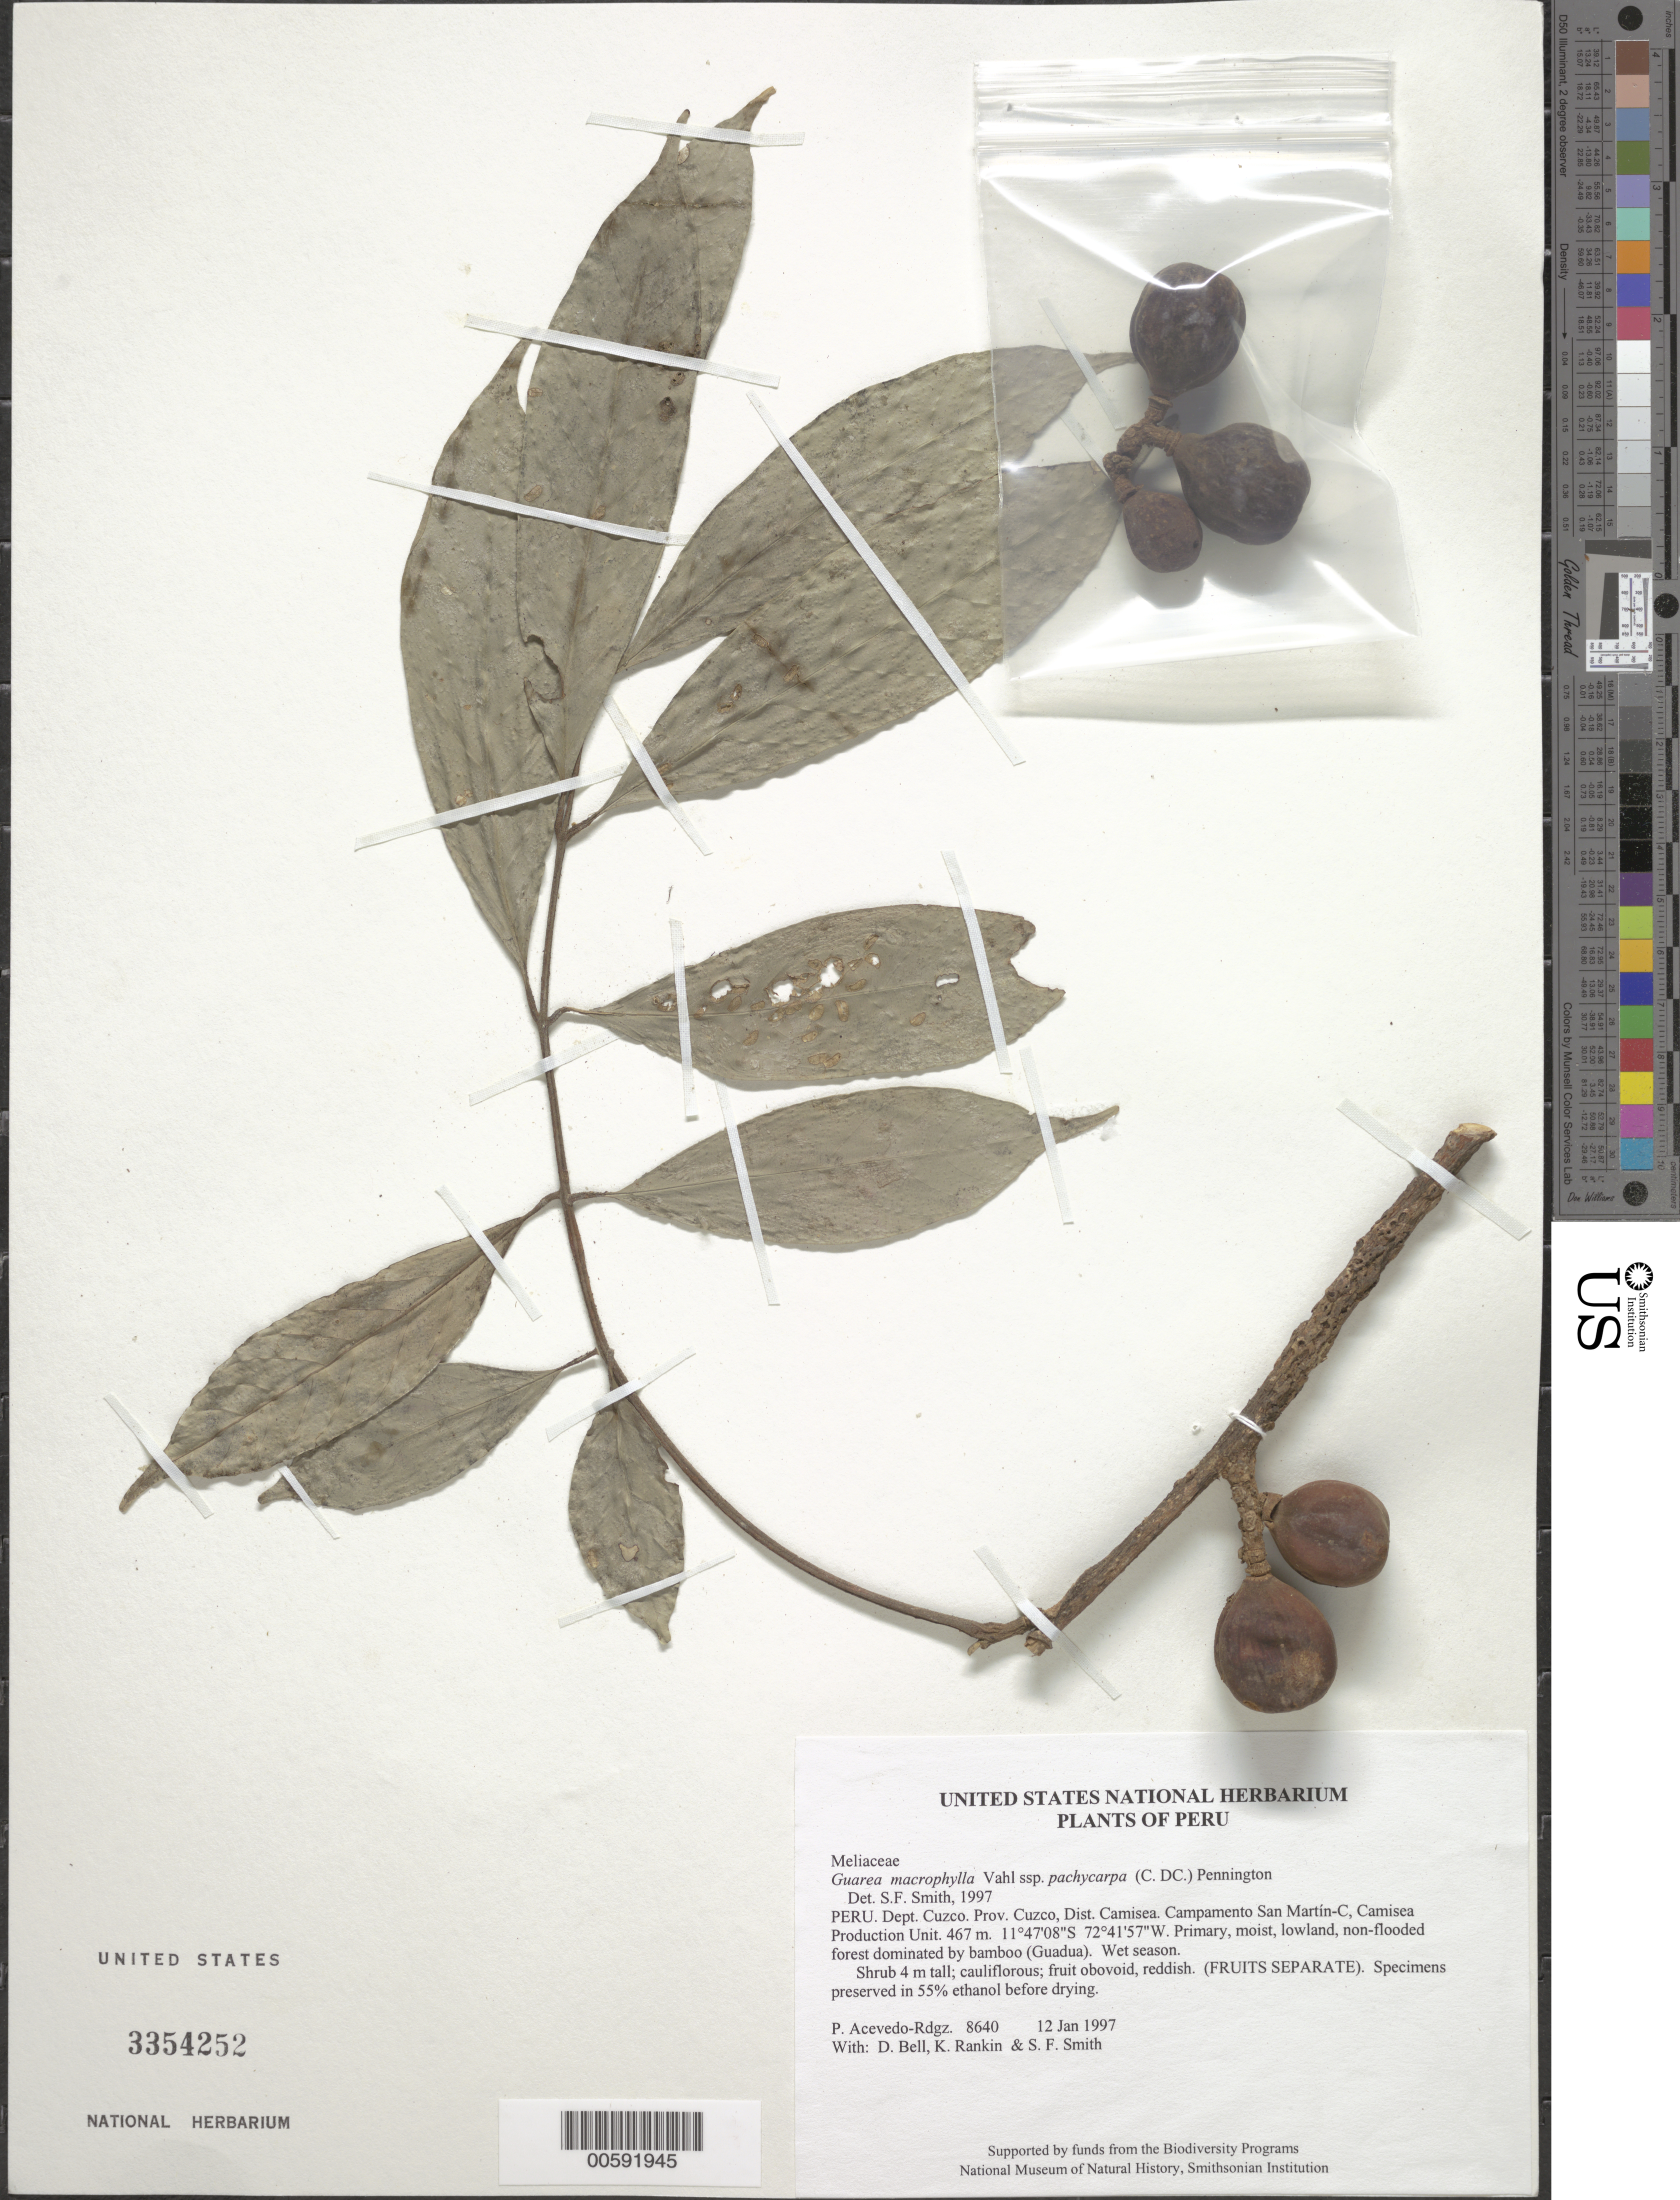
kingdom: Plantae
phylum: Tracheophyta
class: Magnoliopsida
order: Sapindales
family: Meliaceae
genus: Guarea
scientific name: Guarea macrophylla subsp. pachycarpa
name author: (C. DC.) T.D. Penn.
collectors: P. Acevedo-Rodr., D. A. Bell, K. Rankin & S.F. Smith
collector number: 8640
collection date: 1997-01-12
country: Peru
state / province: Cusco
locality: Dept. Cuzco, Dist. Camisea. Campamento San Martín-C, Camisea Production Unit.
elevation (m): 467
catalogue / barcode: US 3354252